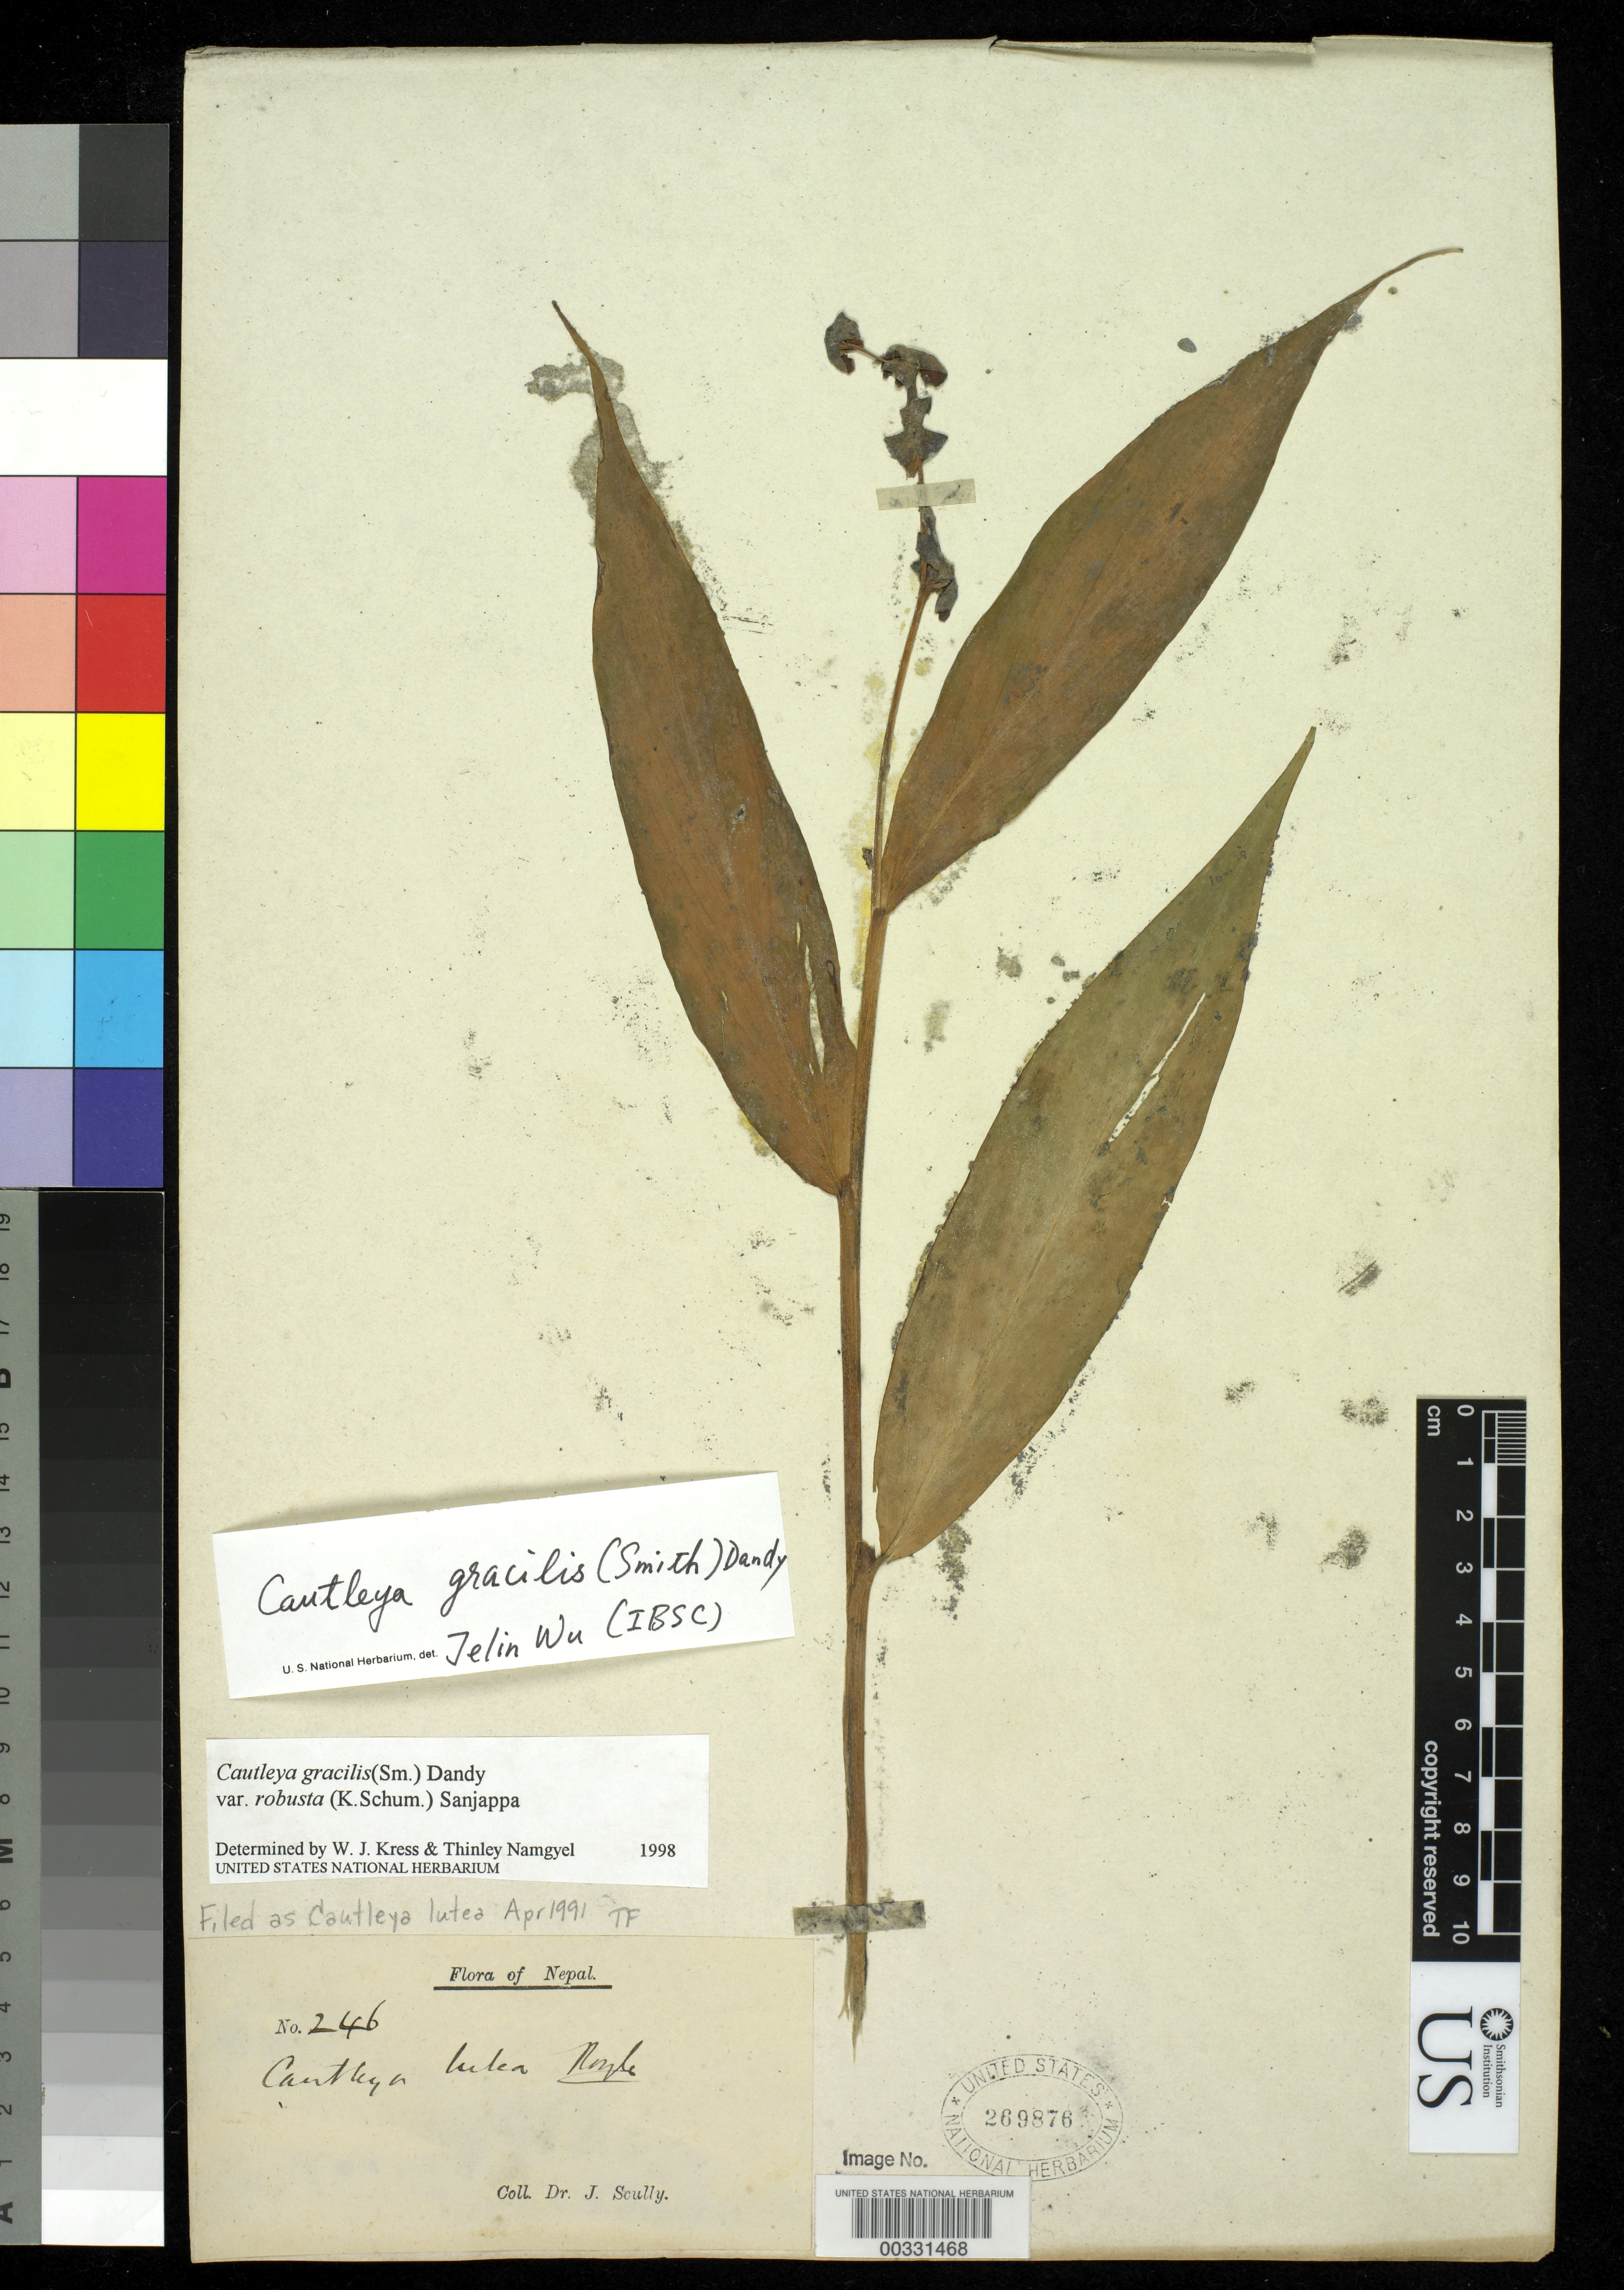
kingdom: Plantae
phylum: Tracheophyta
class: Liliopsida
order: Zingiberales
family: Zingiberaceae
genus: Cautleya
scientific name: Cautleya gracilis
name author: (Sm.) Dandy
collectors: F. Scully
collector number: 246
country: Nepal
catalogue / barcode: US 269876